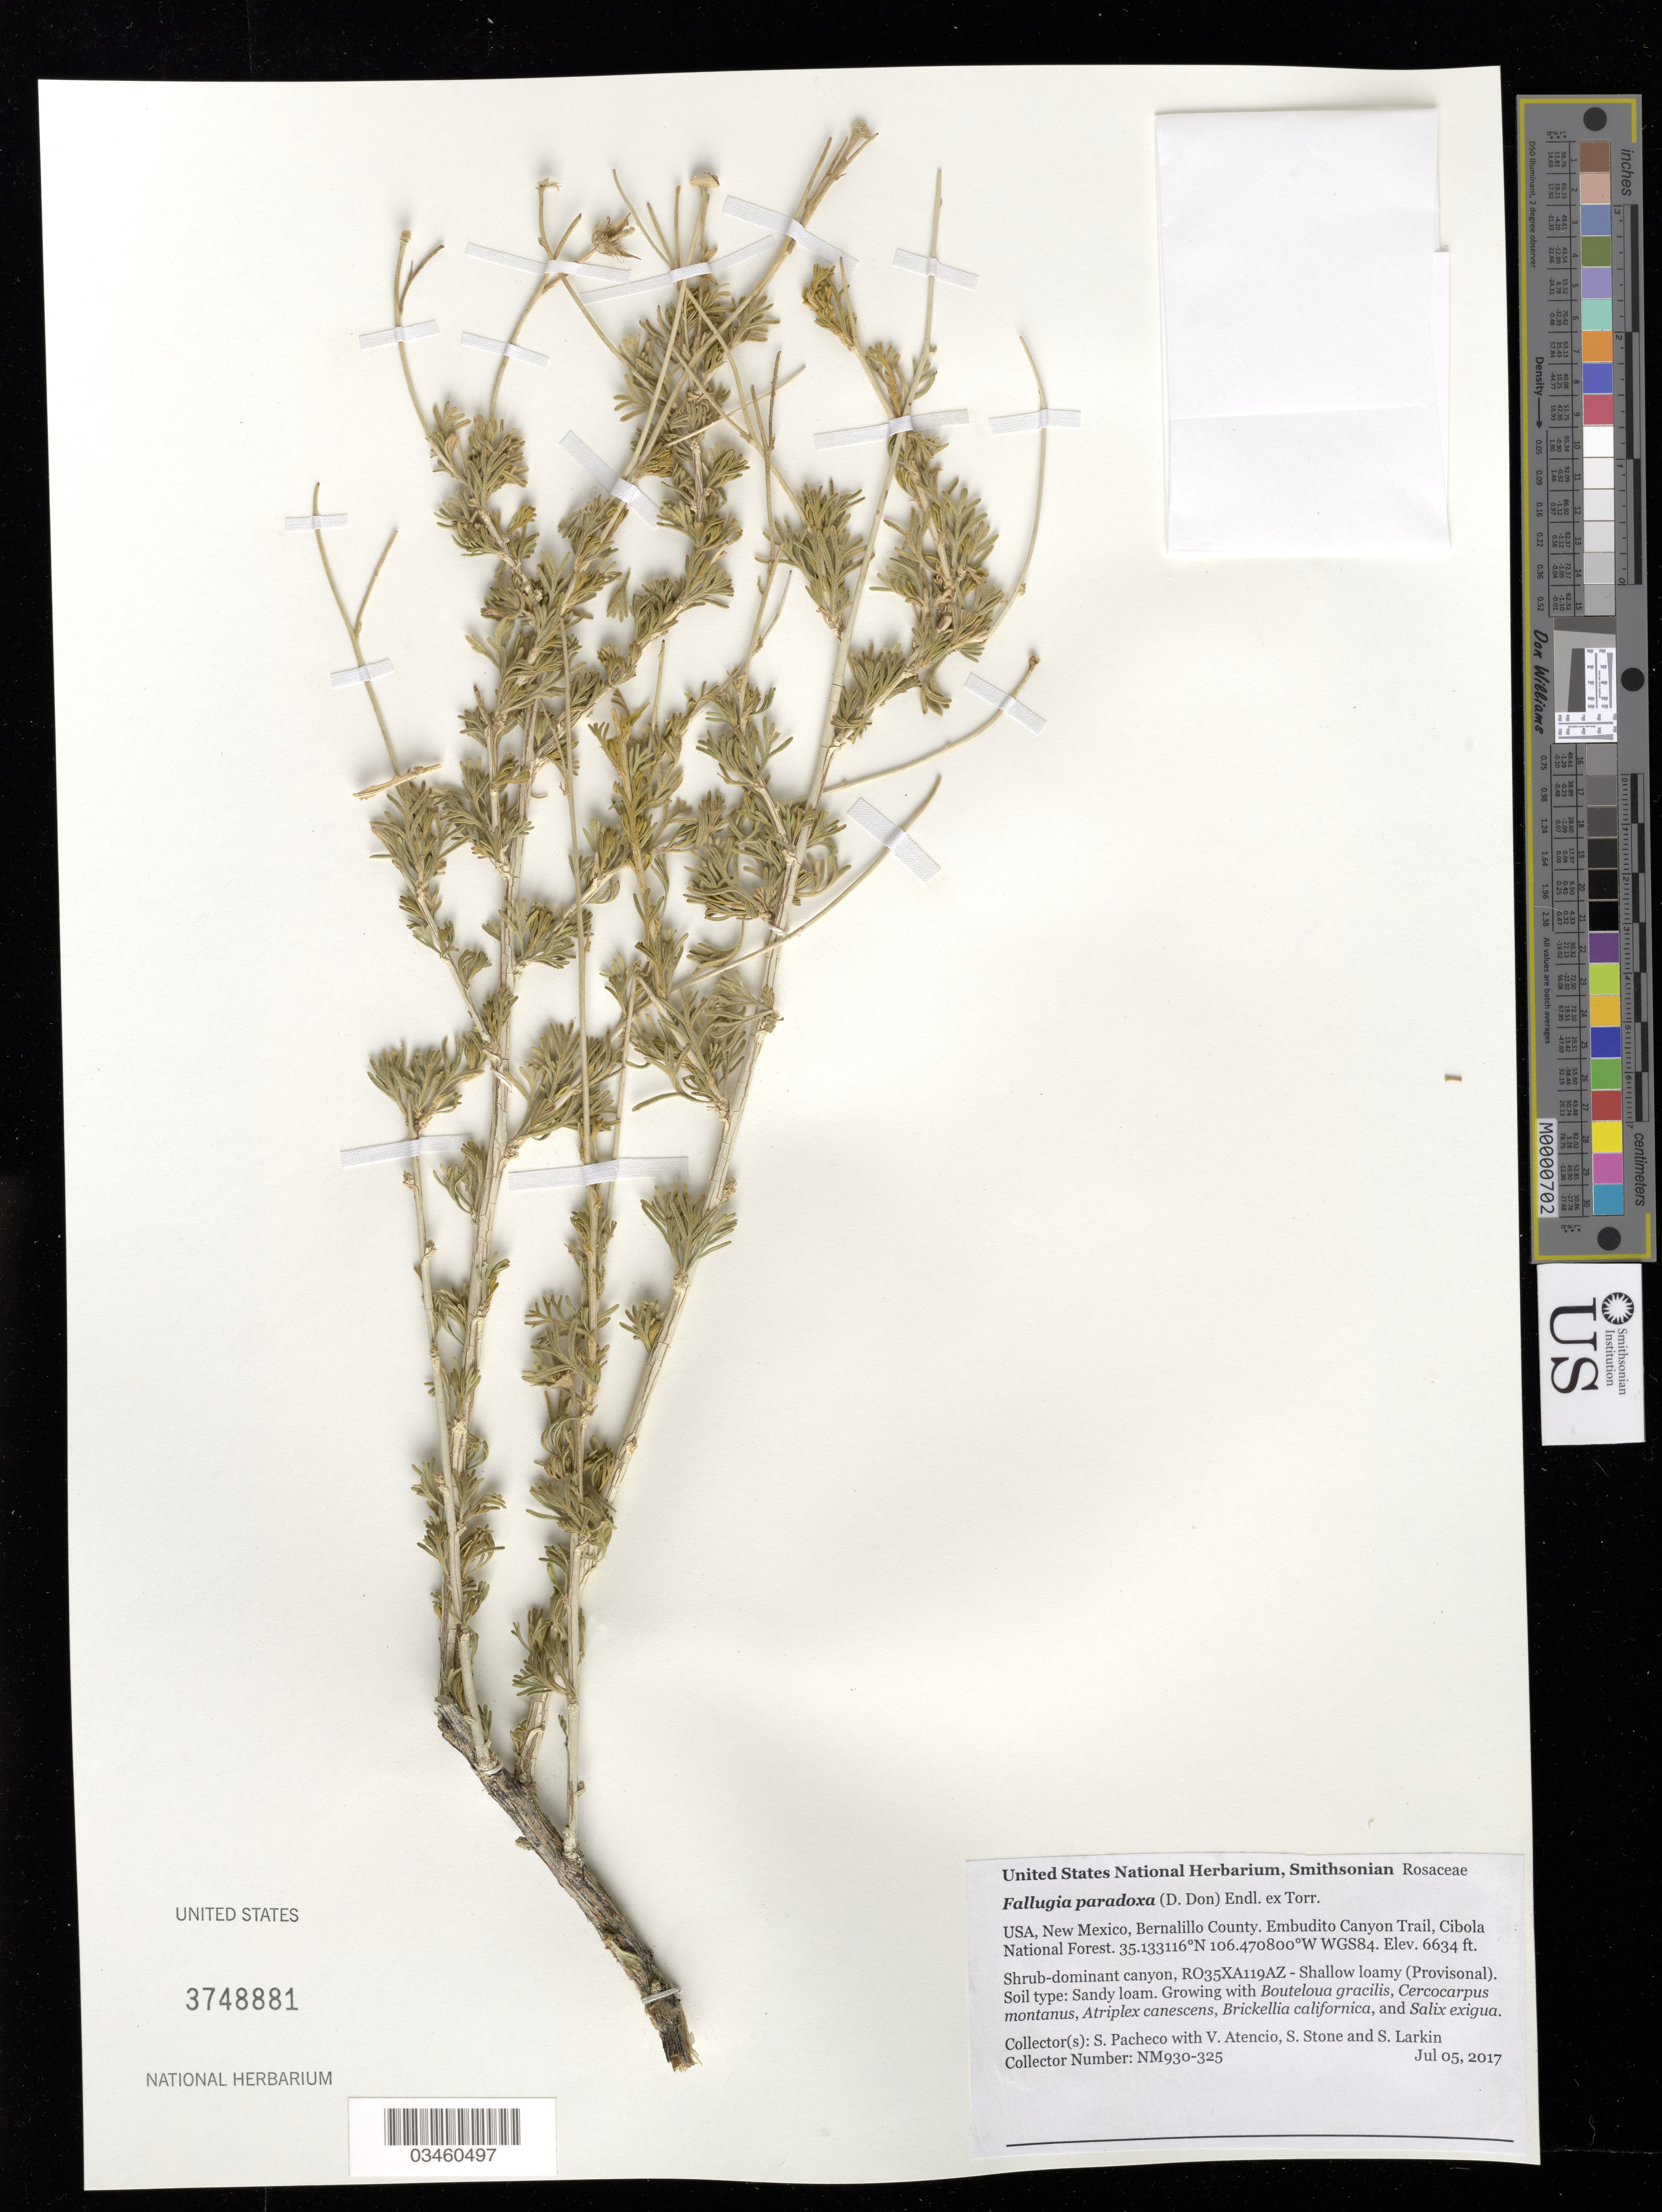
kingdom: Plantae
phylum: Tracheophyta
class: Magnoliopsida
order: Rosales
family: Rosaceae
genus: Fallugia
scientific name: Fallugia paradoxa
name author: (D. Don ex Tilloch & T. Taylor) Endl. ex Torr.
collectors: S. Pacheco, V. Atencio, S. Stone & S. Larkin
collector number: NM930-325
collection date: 2017-07-05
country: United States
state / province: New Mexico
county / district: Bernalillo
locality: Cibola National Forest, Embudito Canyon trail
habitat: RO35XA119AZ - Shallow loamy (Provisonal) 10-14" p.z. Sandy loam. Shrub-dominant canyon.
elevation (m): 2022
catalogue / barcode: US 3748881